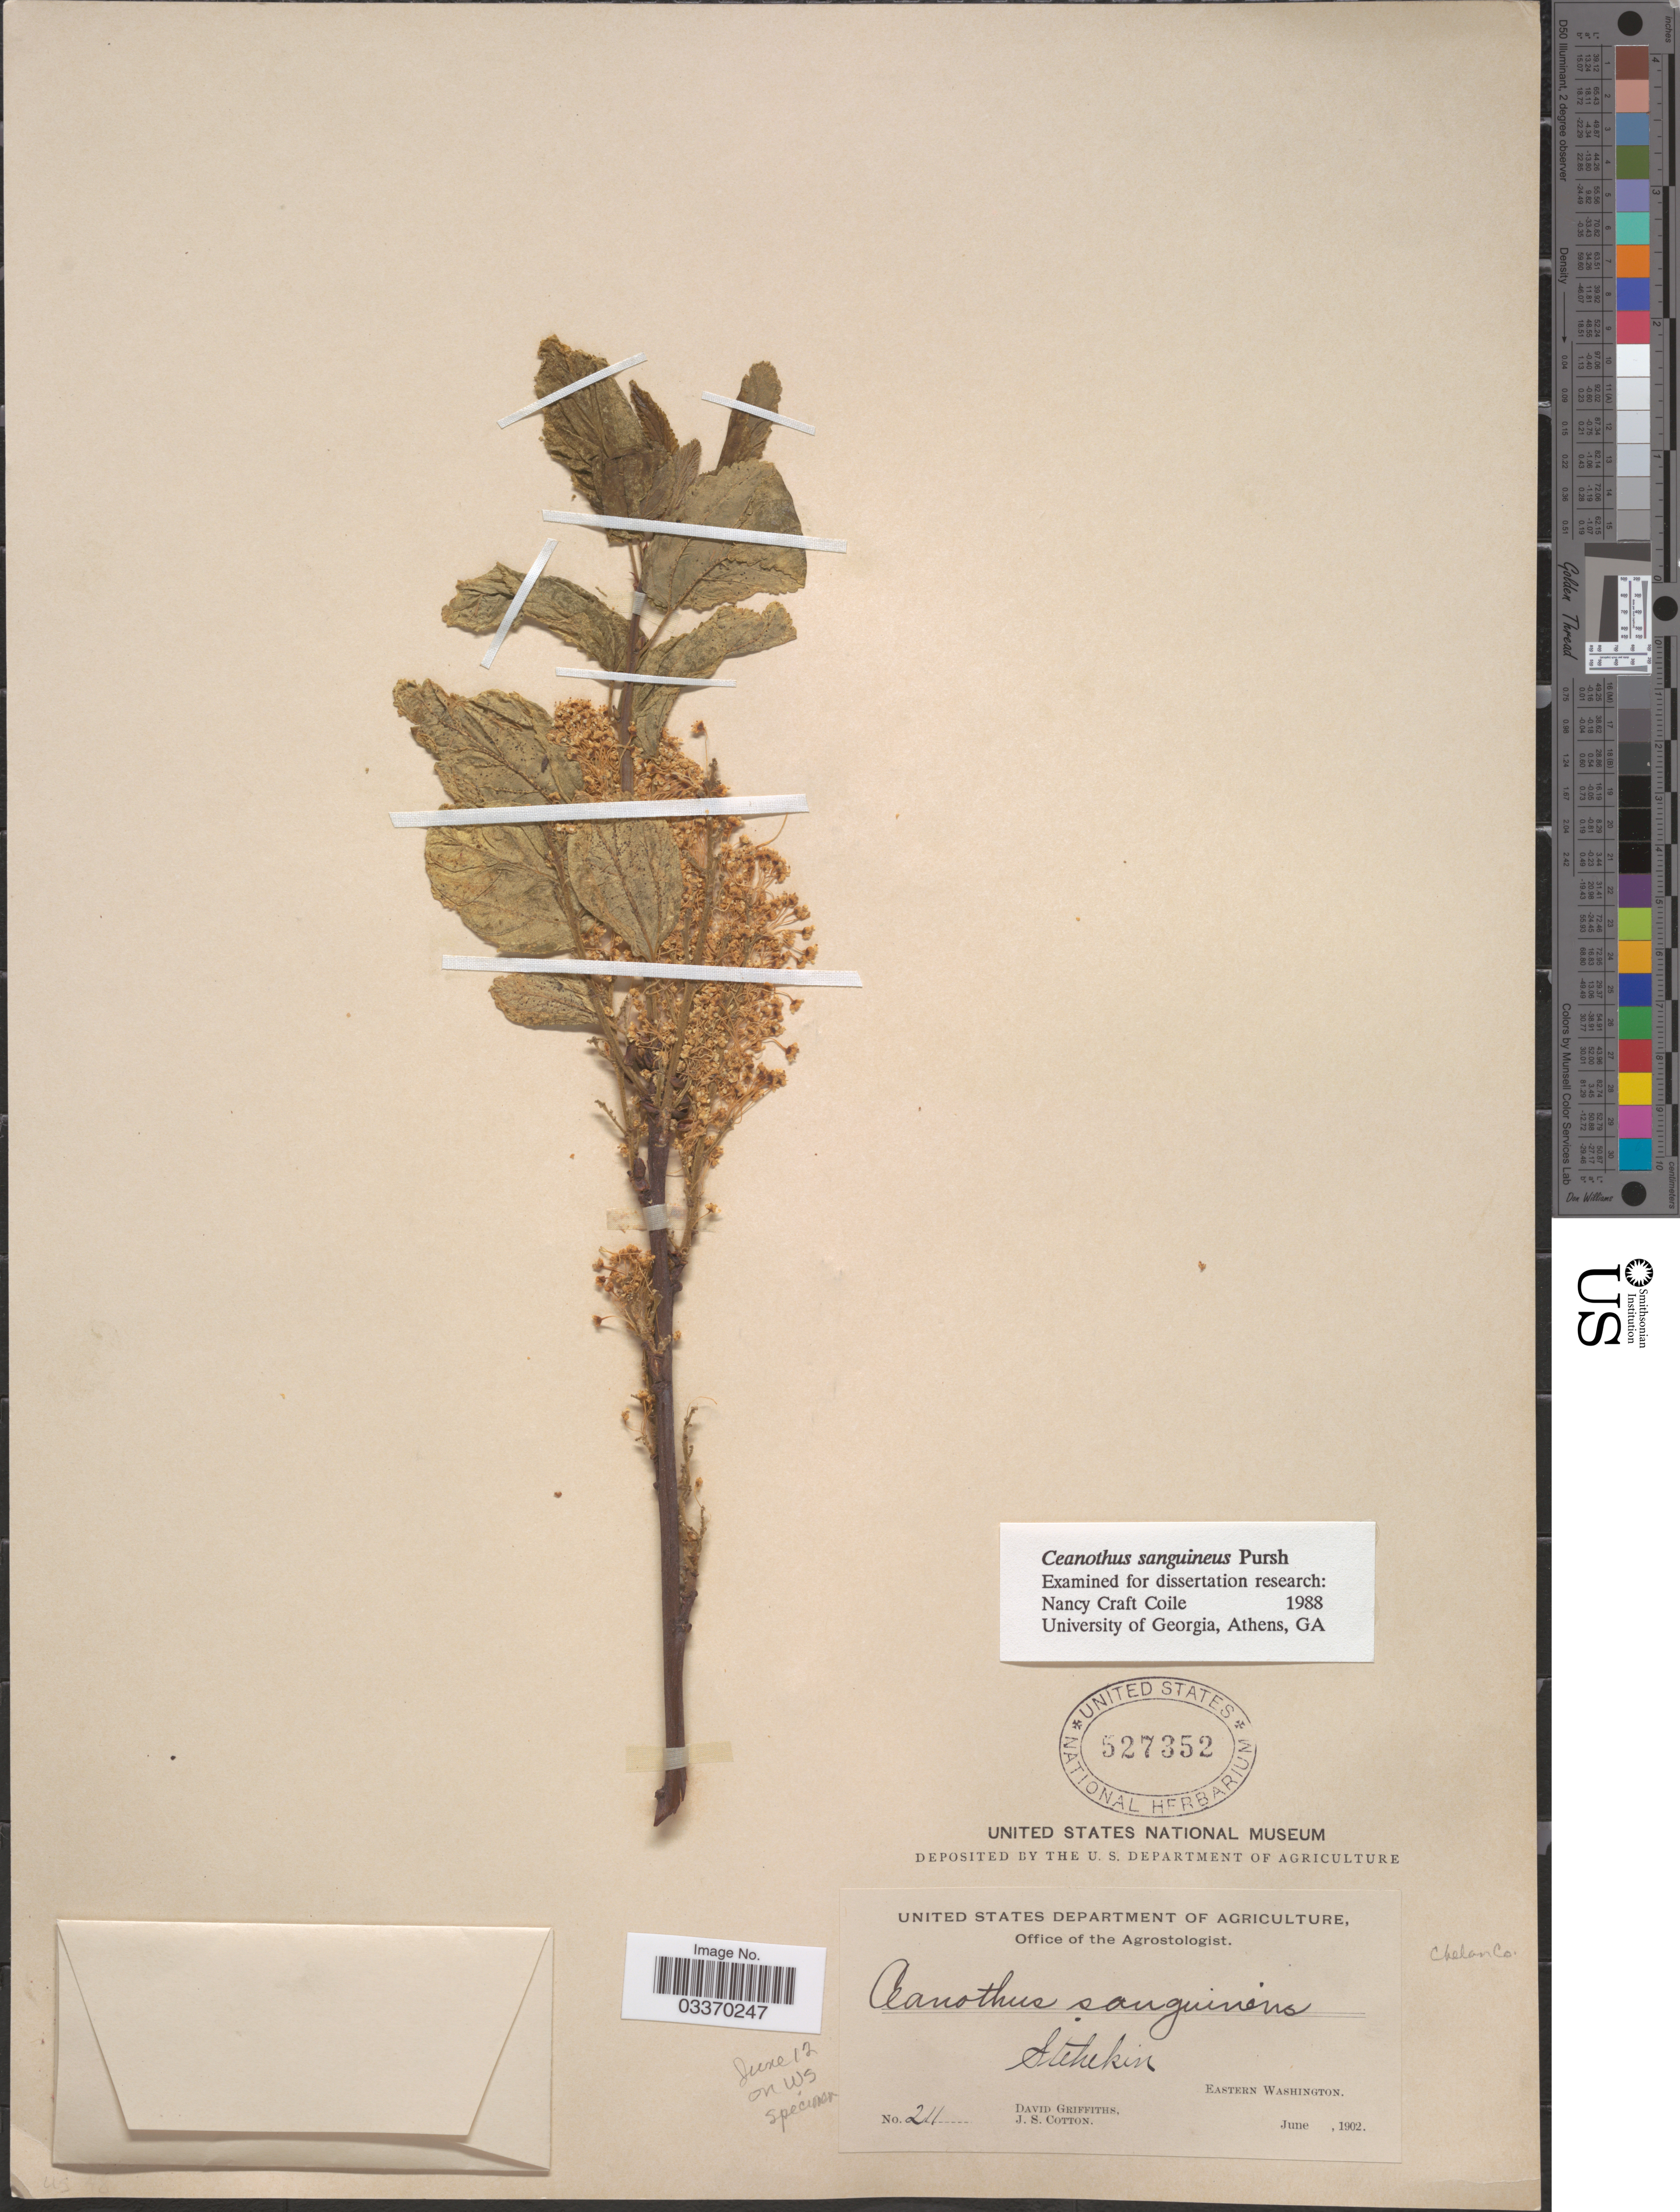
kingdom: Plantae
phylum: Tracheophyta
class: Magnoliopsida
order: Rosales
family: Rhamnaceae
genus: Ceanothus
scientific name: Ceanothus sanguineus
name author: Pursh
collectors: D. Griffiths & J. S. Cotton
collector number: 211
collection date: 1902-06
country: United States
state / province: Washington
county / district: Chelan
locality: Stehekin, Eastern Washington, Chelan Co.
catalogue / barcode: US 527352